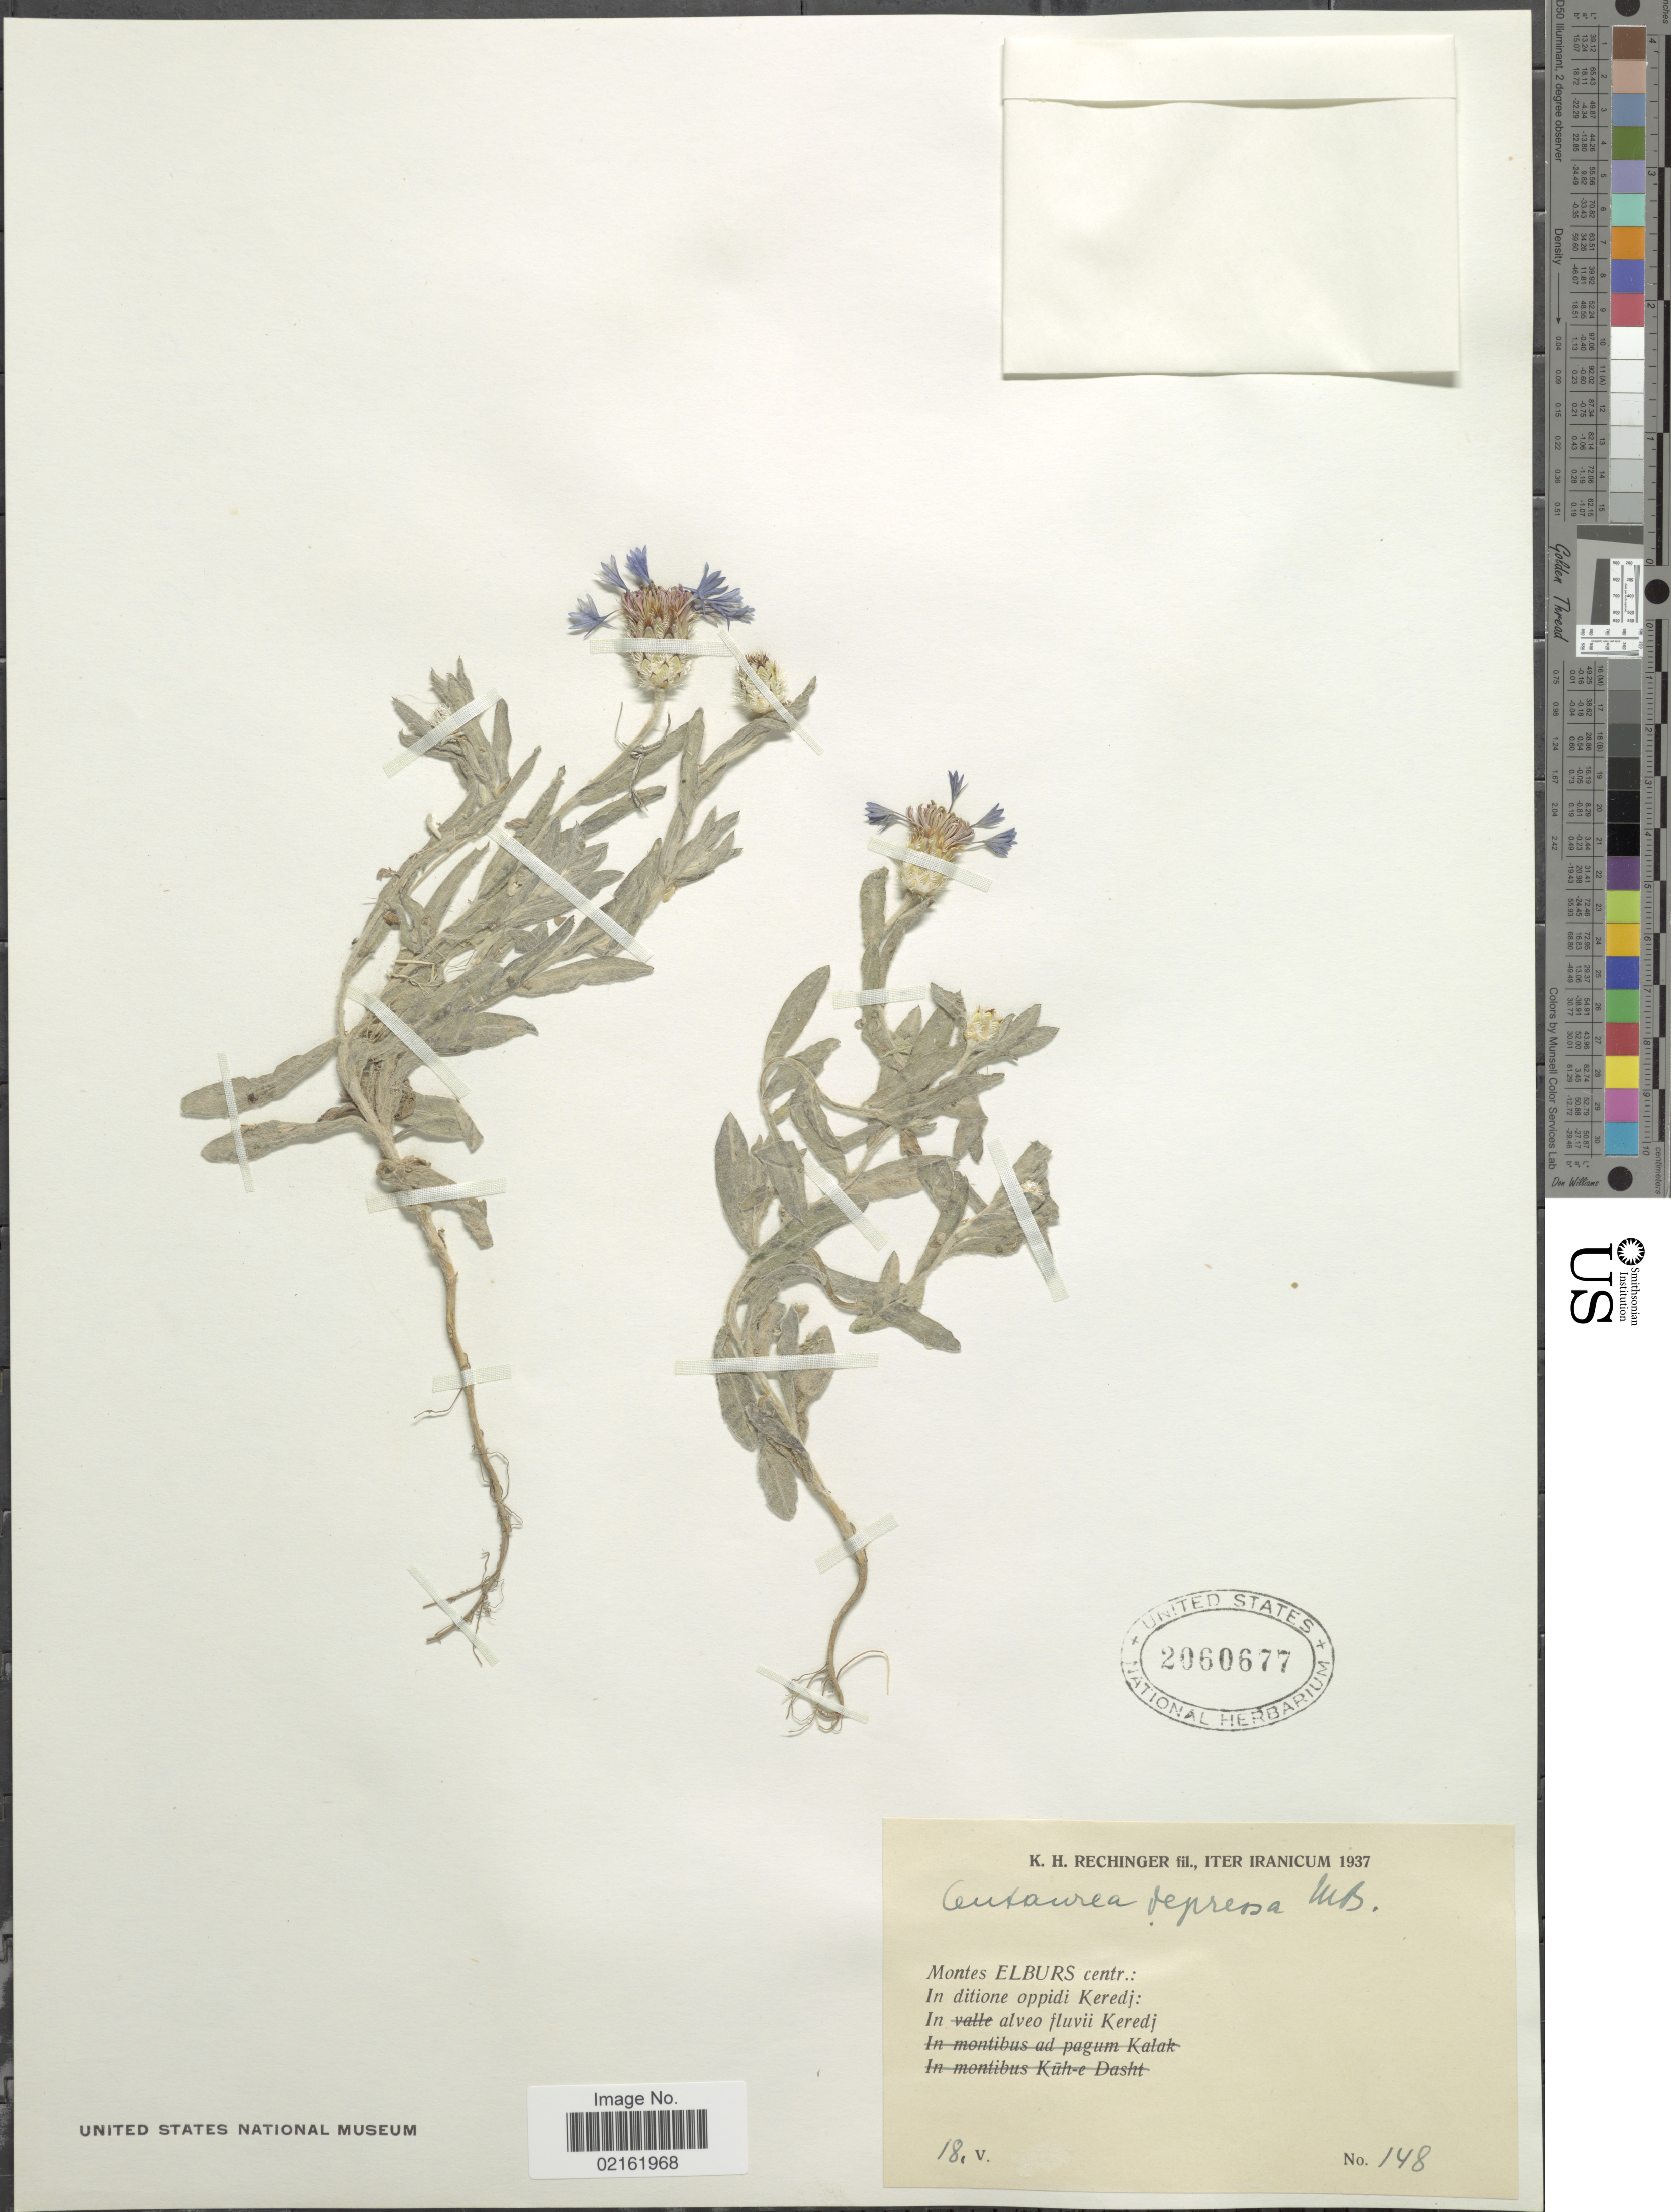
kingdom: Plantae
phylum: Tracheophyta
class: Magnoliopsida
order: Asterales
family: Asteraceae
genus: Centaurea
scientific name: Centaurea depressa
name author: M. Bieb.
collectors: K. H. Rechinger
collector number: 148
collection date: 1937-05-18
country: Iran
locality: Montes Elburs centr.: In ditione oppidi Keredj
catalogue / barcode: US 2060677